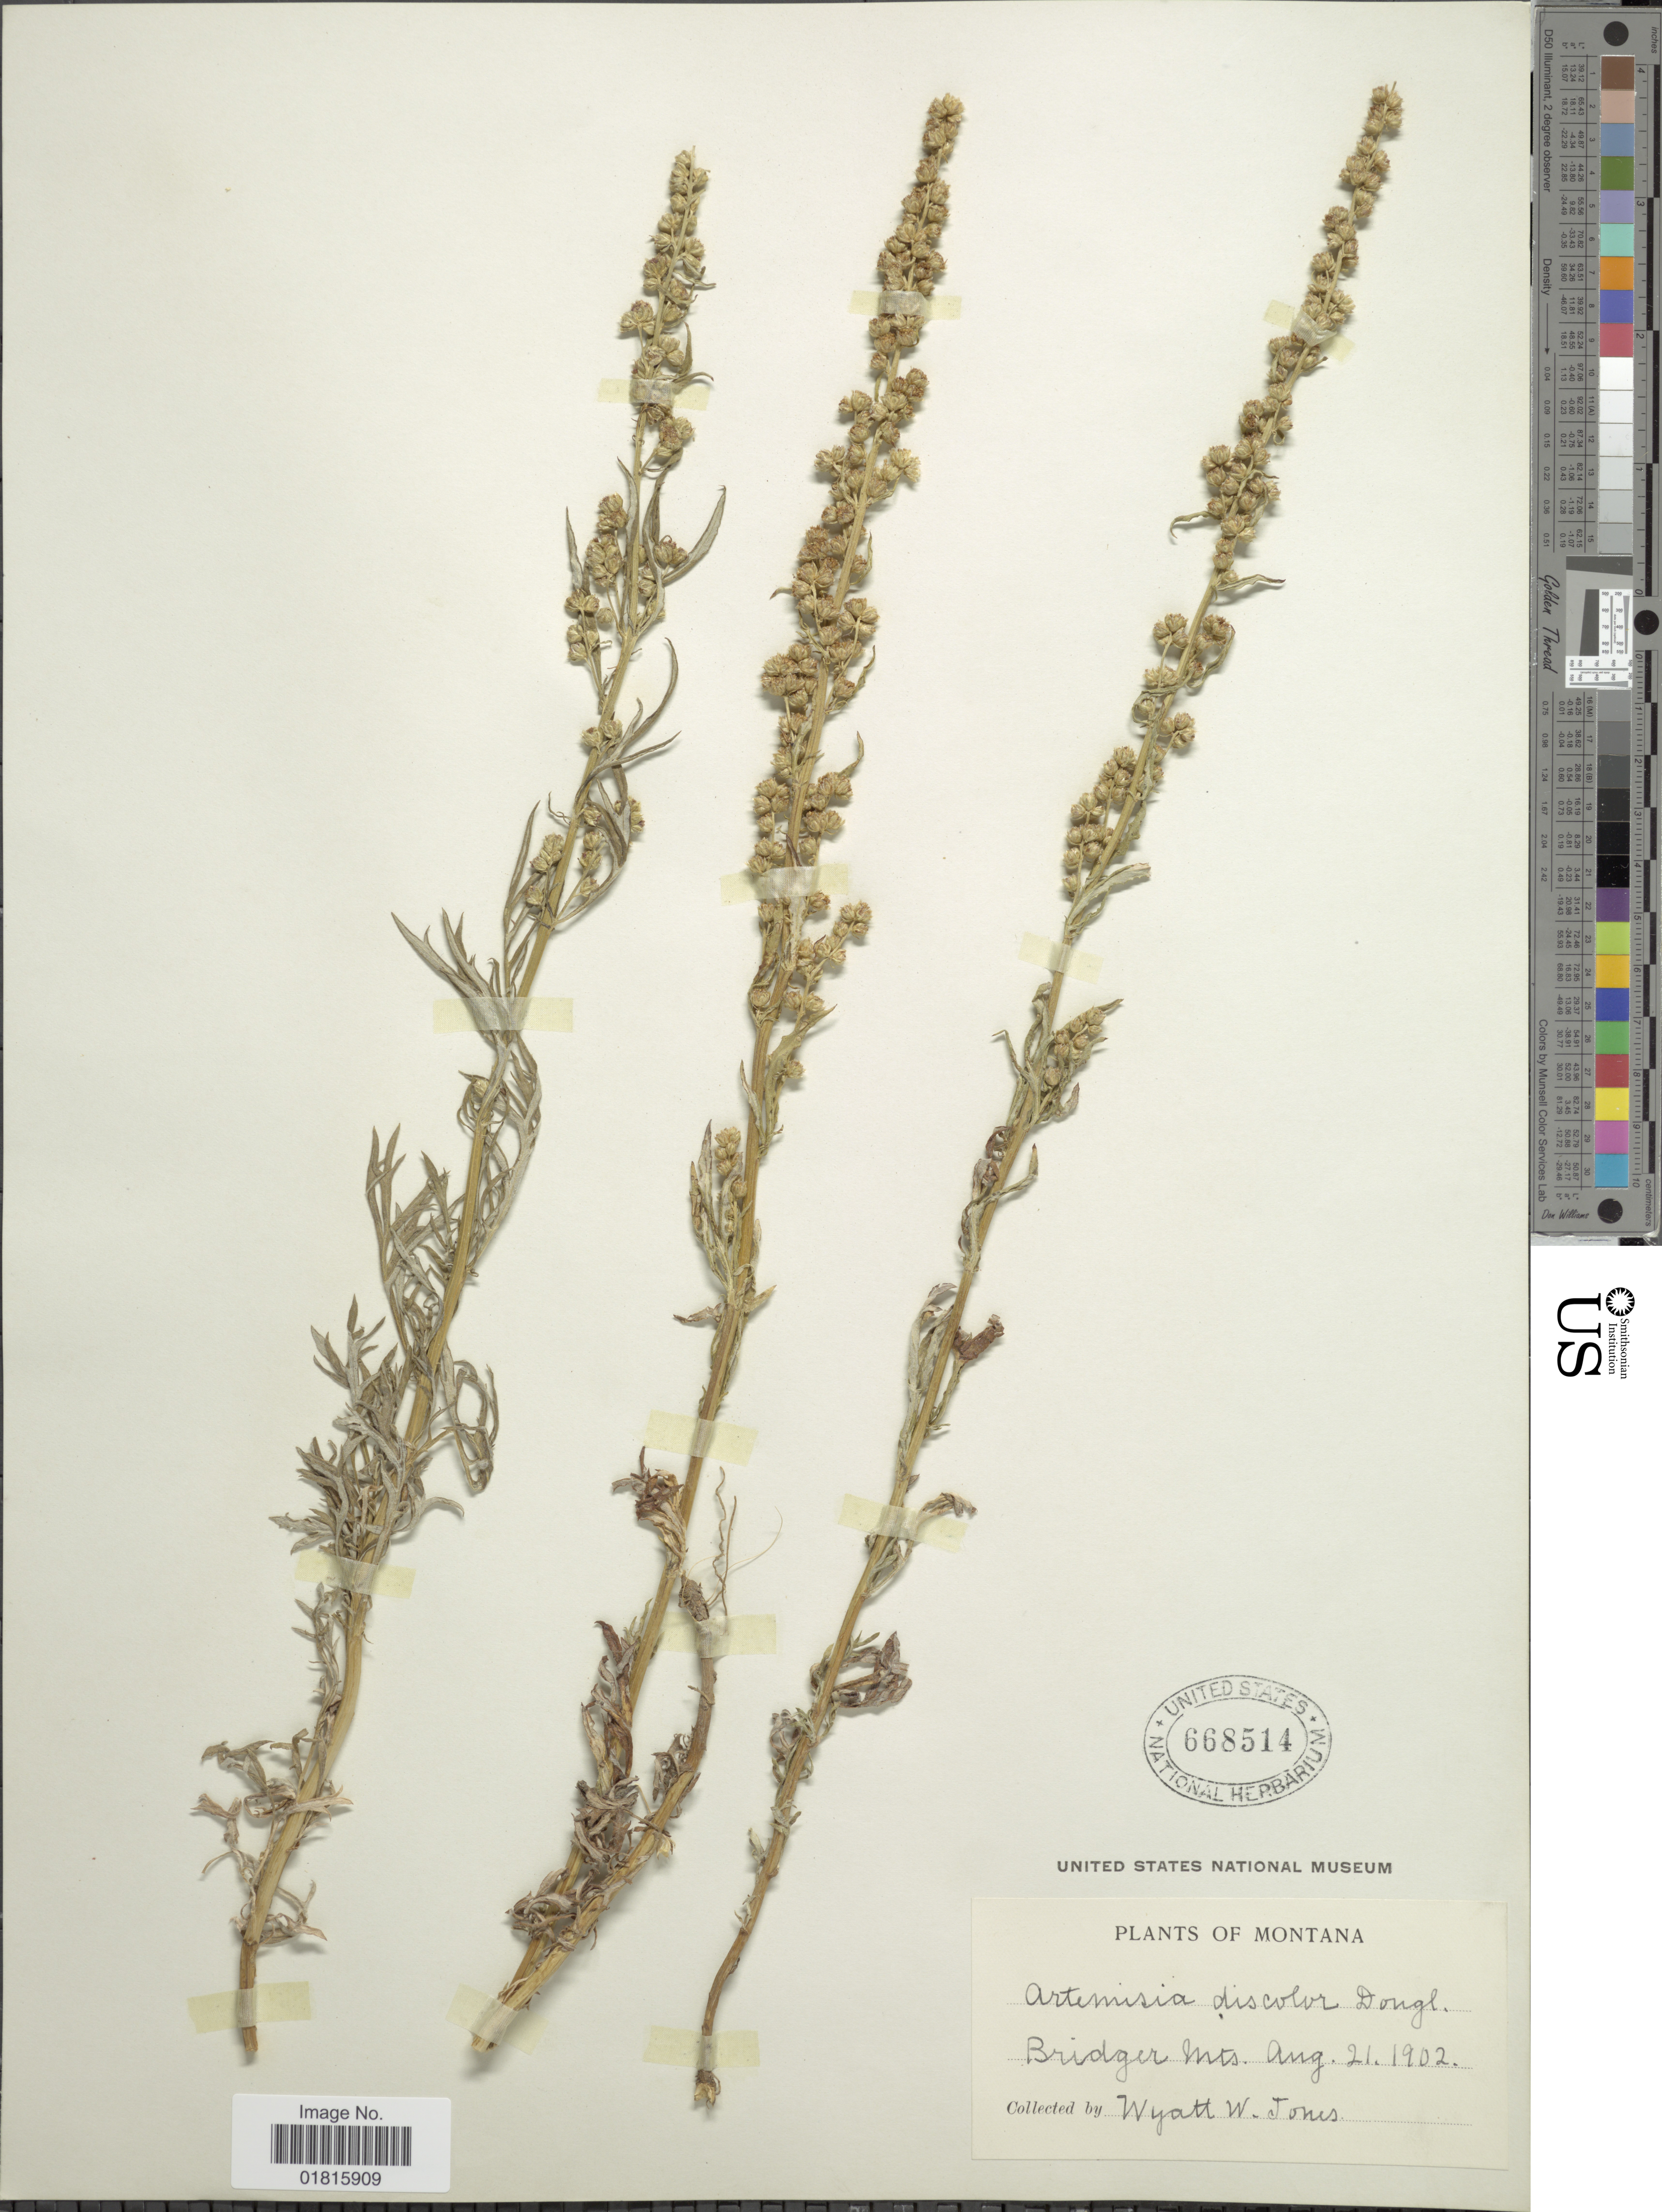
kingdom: Plantae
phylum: Tracheophyta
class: Magnoliopsida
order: Asterales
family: Asteraceae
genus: Artemisia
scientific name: Artemisia graveolens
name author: Rydb.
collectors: W. W. Jones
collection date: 1902-08-21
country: United States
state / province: Montana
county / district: Gallatin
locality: Bridger Mts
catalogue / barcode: US 668514